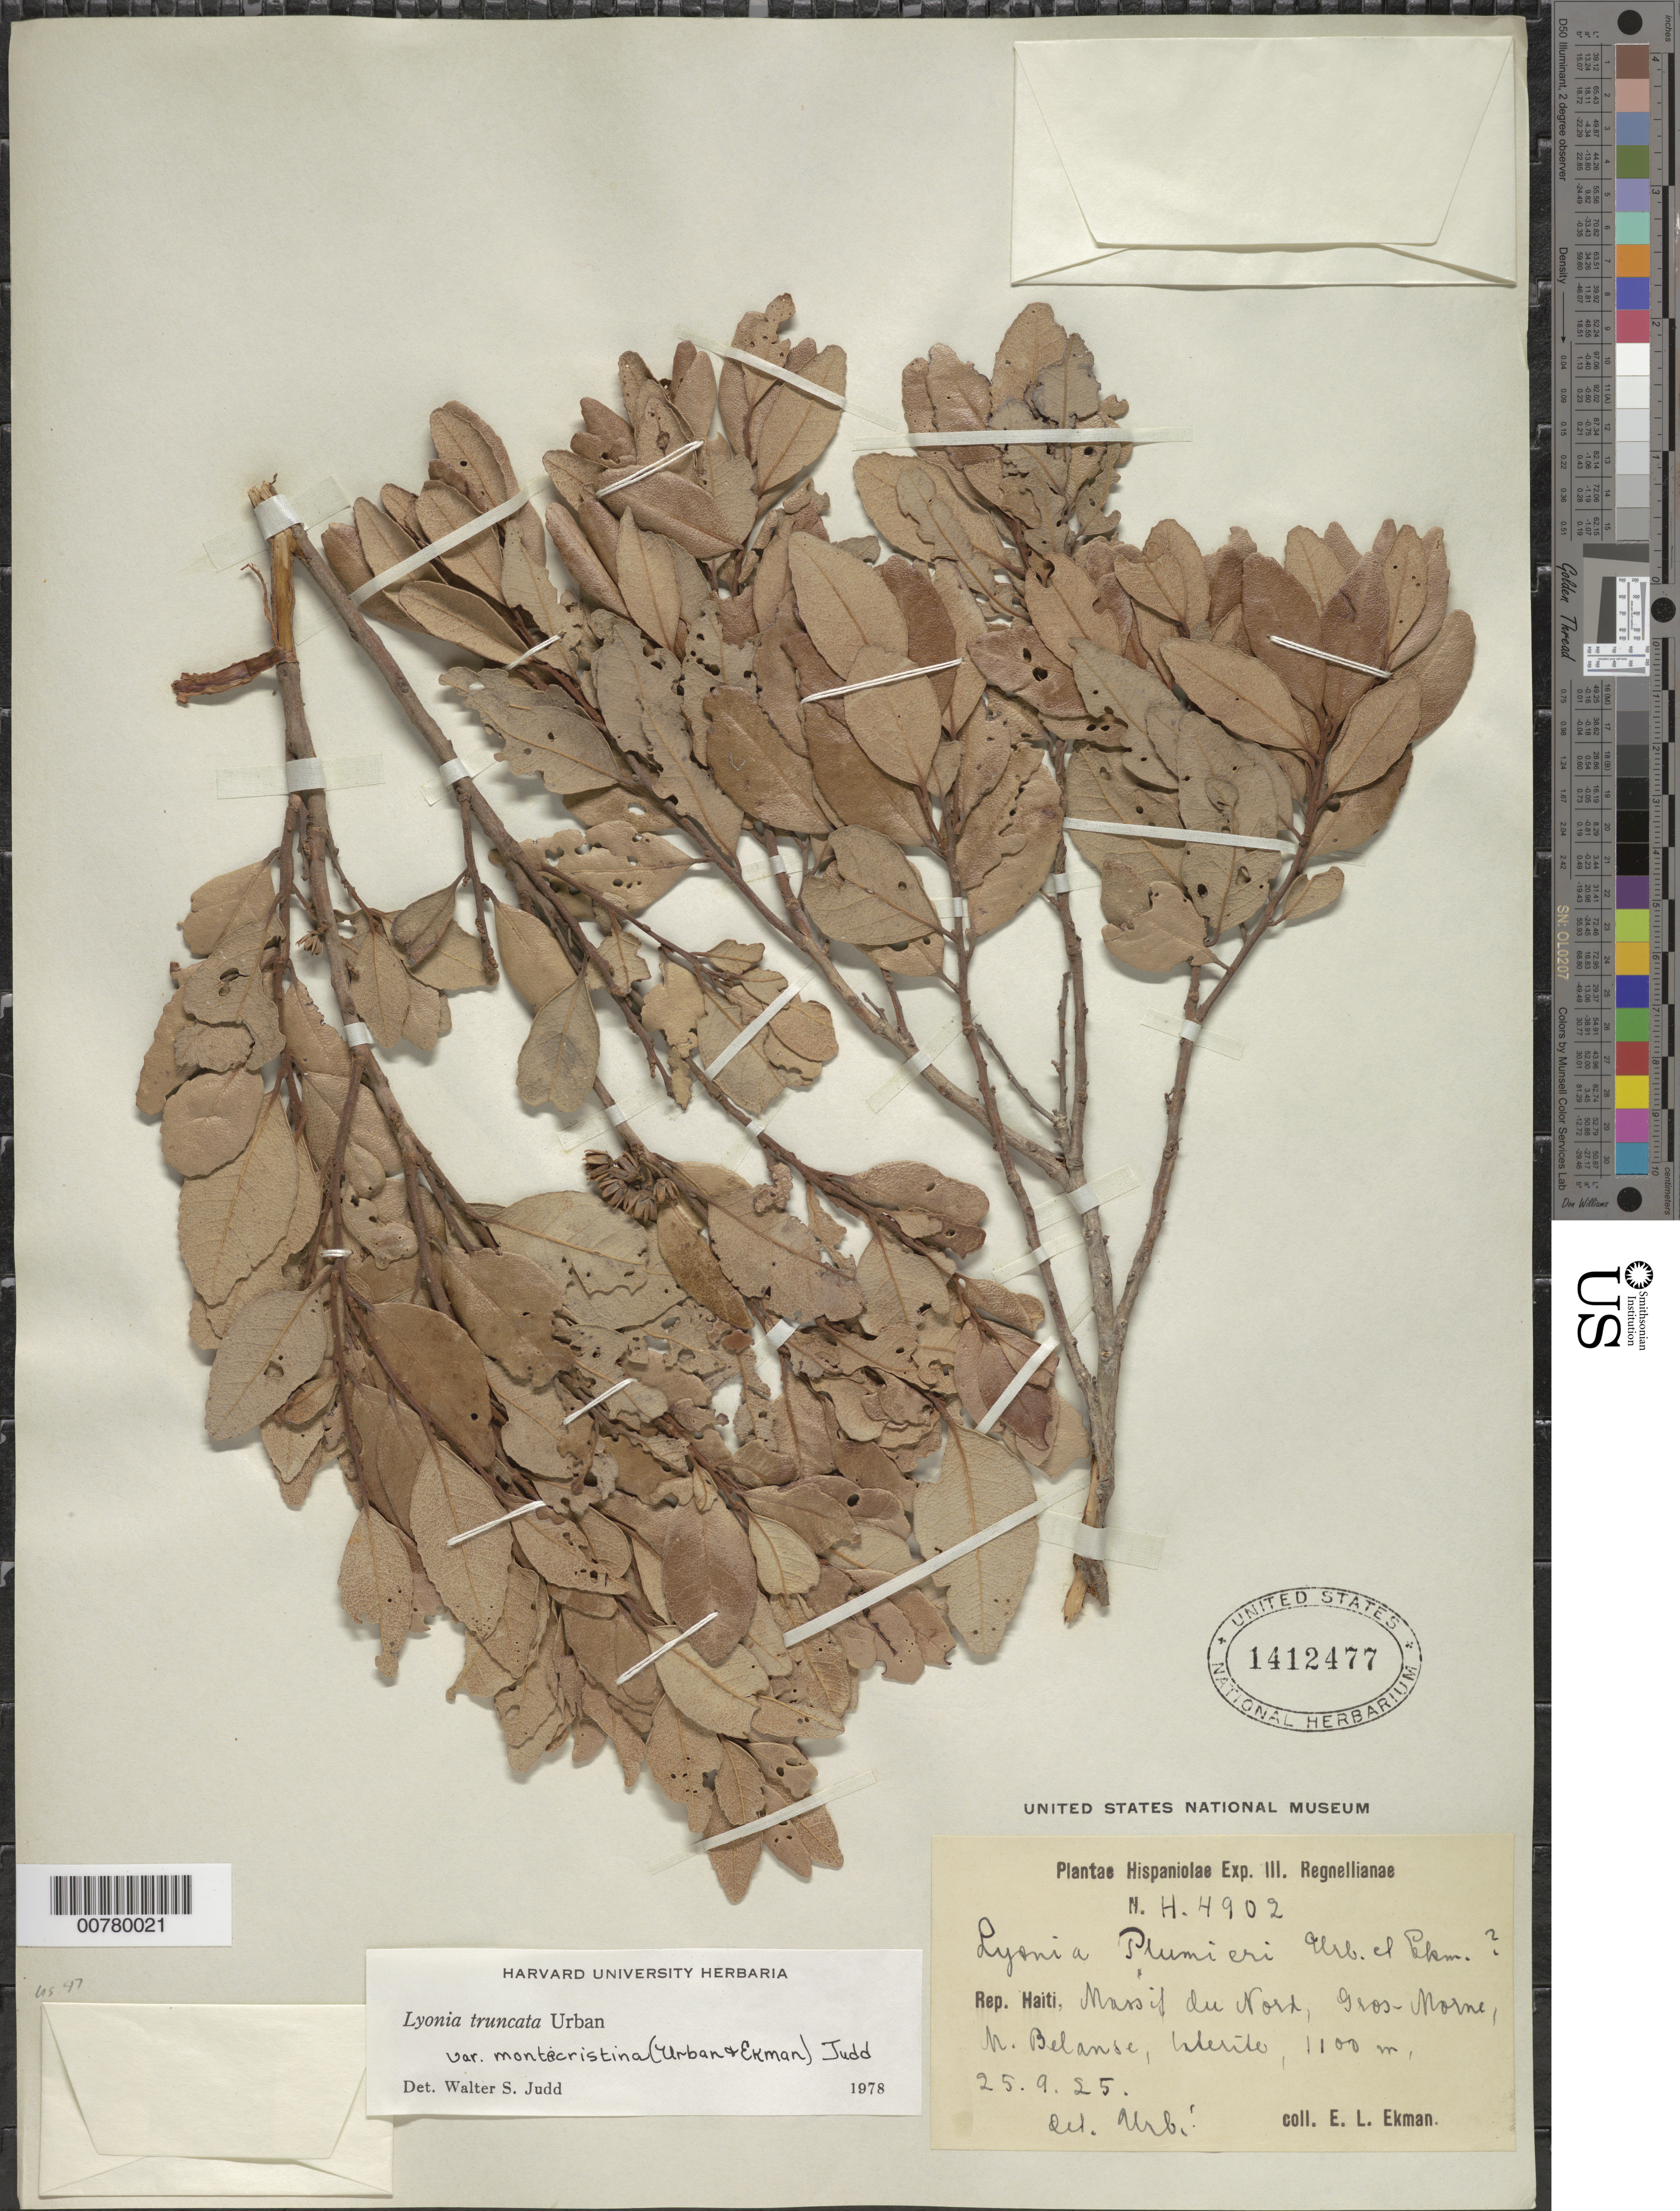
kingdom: Plantae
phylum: Tracheophyta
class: Magnoliopsida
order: Ericales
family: Ericaceae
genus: Lyonia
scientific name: Lyonia truncata var. montecristina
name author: (Urb. & Ekman) Judd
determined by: Judd, Walter S.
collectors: E. L. Ekman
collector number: H 4902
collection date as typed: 25 Sep 1925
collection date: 1925-09-25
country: Haiti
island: Hispaniola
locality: Massif du Nord, Gros-Morne, M. Belanse.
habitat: Laterite.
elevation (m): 1100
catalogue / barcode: US 1412477